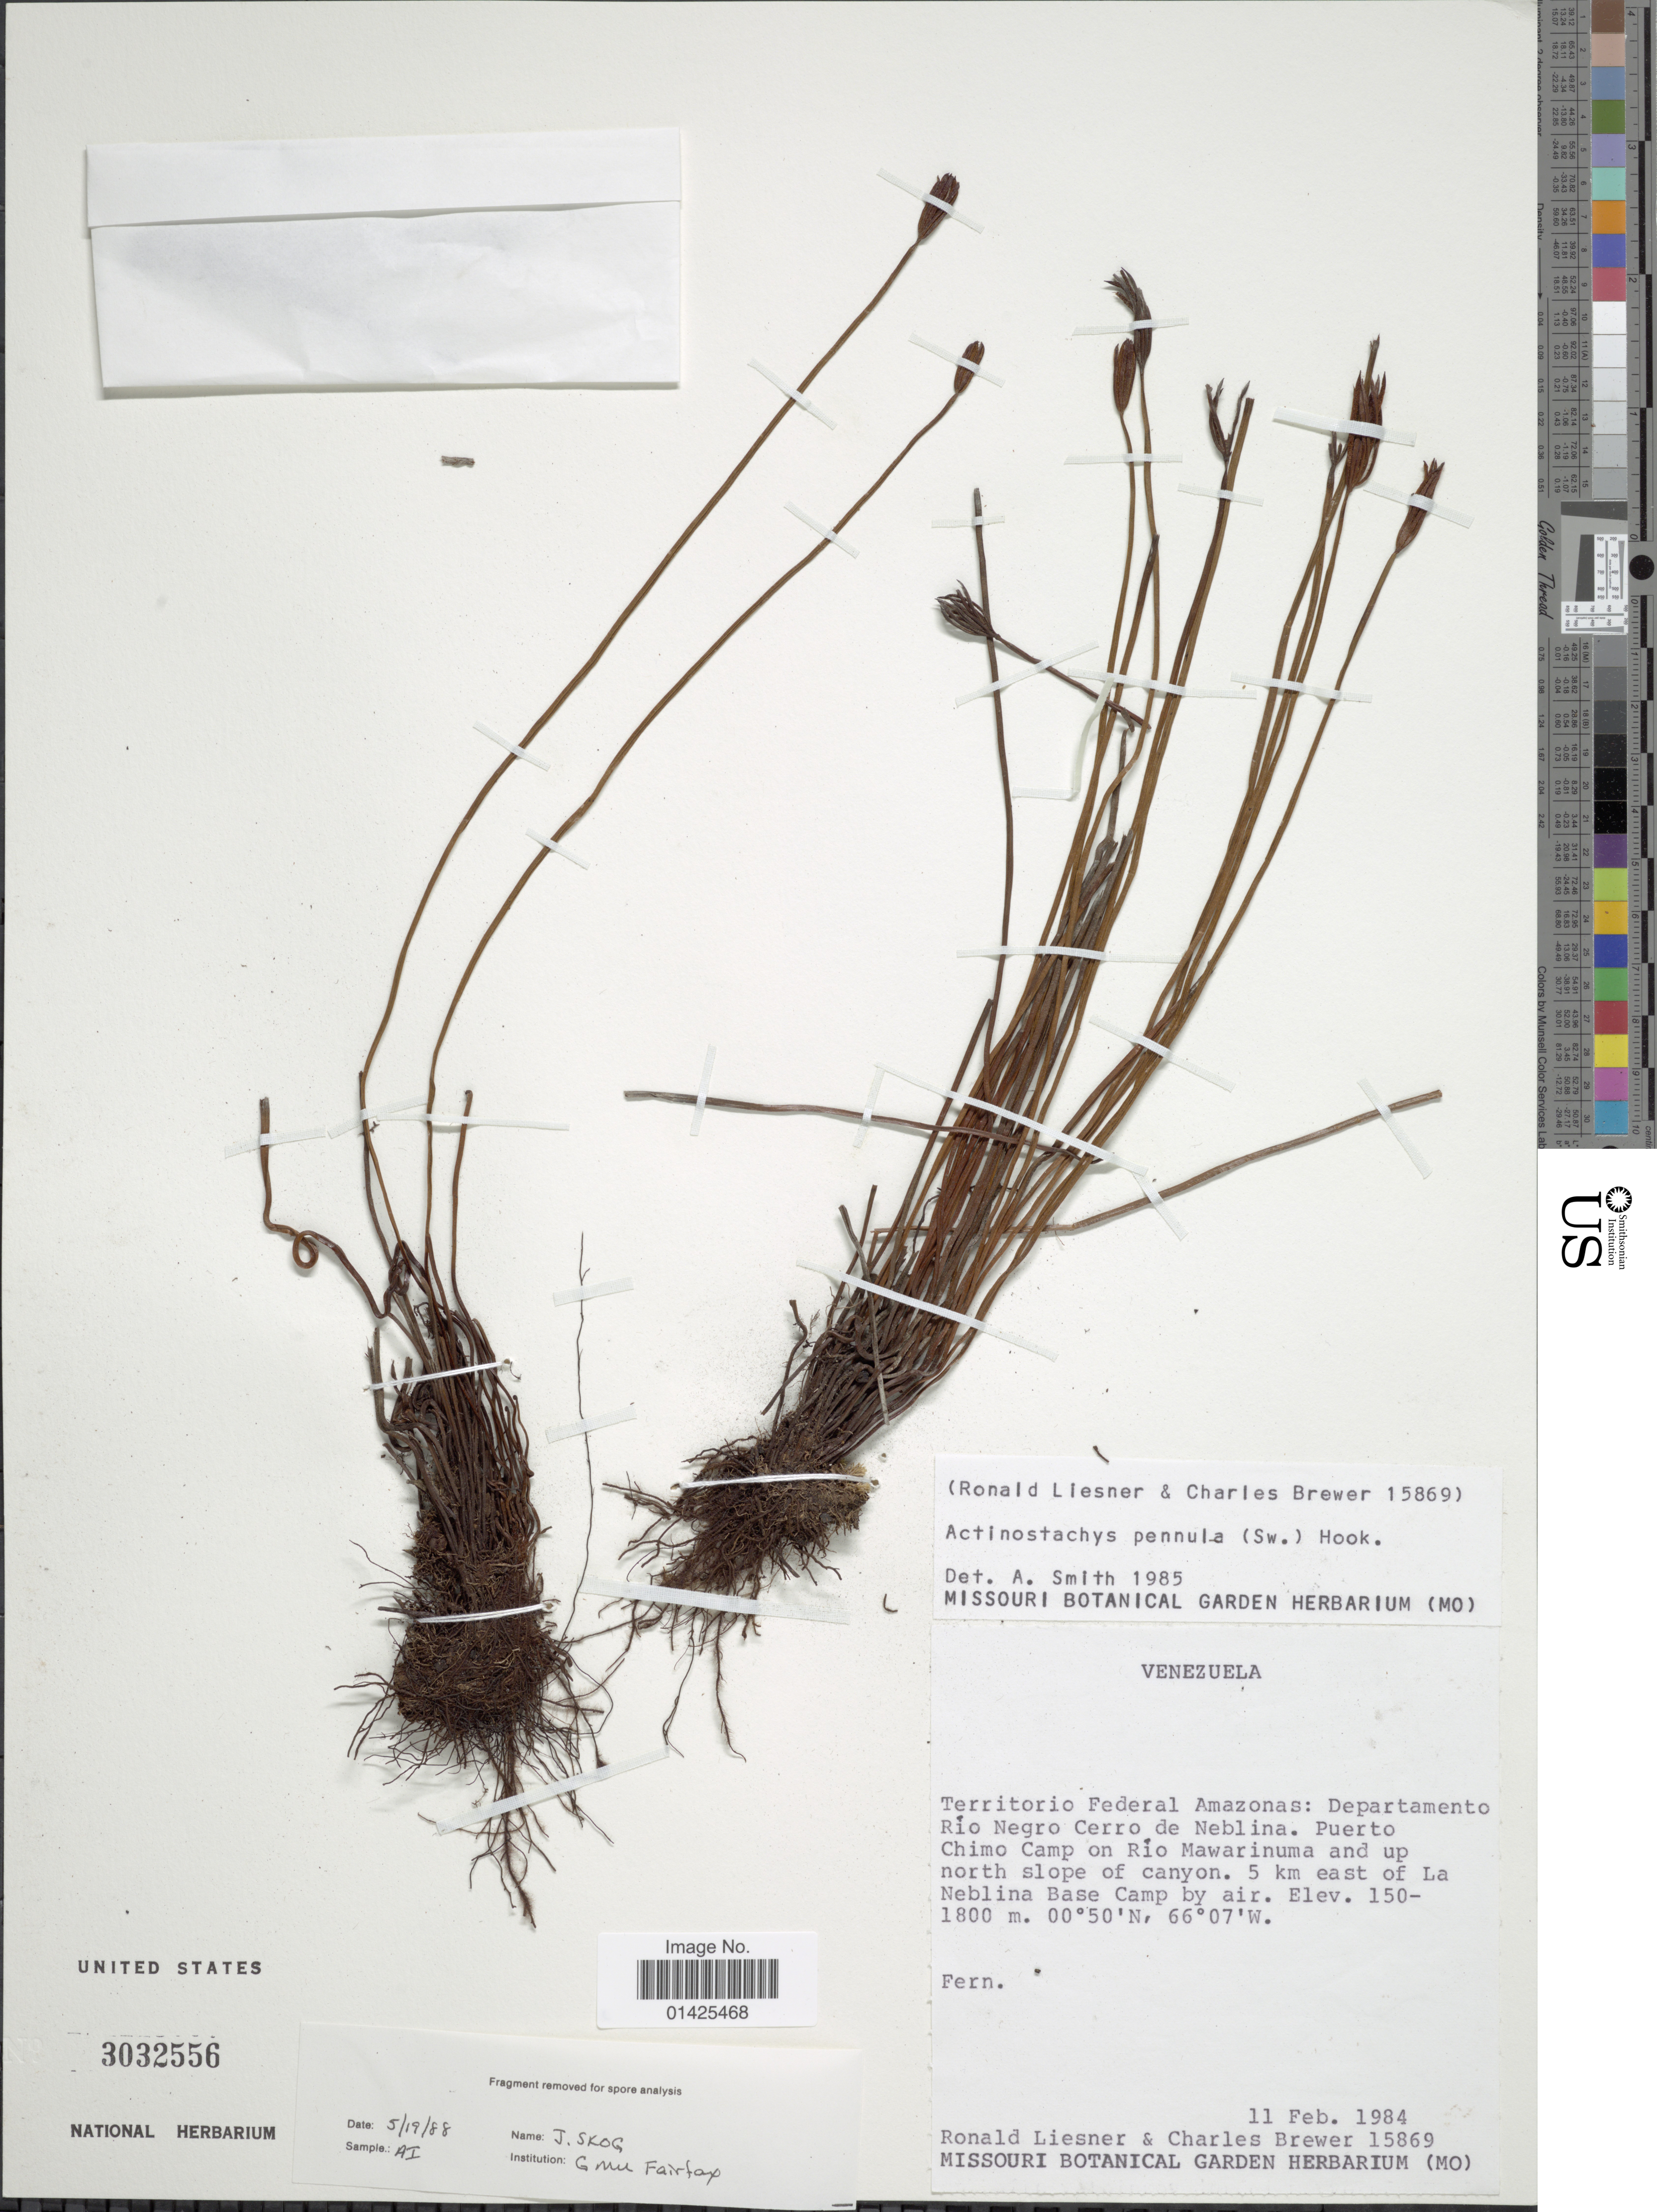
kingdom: Plantae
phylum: Tracheophyta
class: Polypodiopsida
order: Schizaeales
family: Schizaeaceae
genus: Actinostachys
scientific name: Actinostachys pennula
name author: (Sw.) Hook.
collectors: R. L. Liesner & C. Brewer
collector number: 15869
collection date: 1984-02-11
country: Venezuela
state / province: Amazonas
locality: Territorio Federal Amazonas: Departamento Rio Negro Cerro de Neblina. Puerto Chimo Camp on Rio Mawarinuma and up north slope of canyon. 5 km east of la Neblina Base Camp by air.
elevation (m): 150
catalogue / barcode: US 3032556